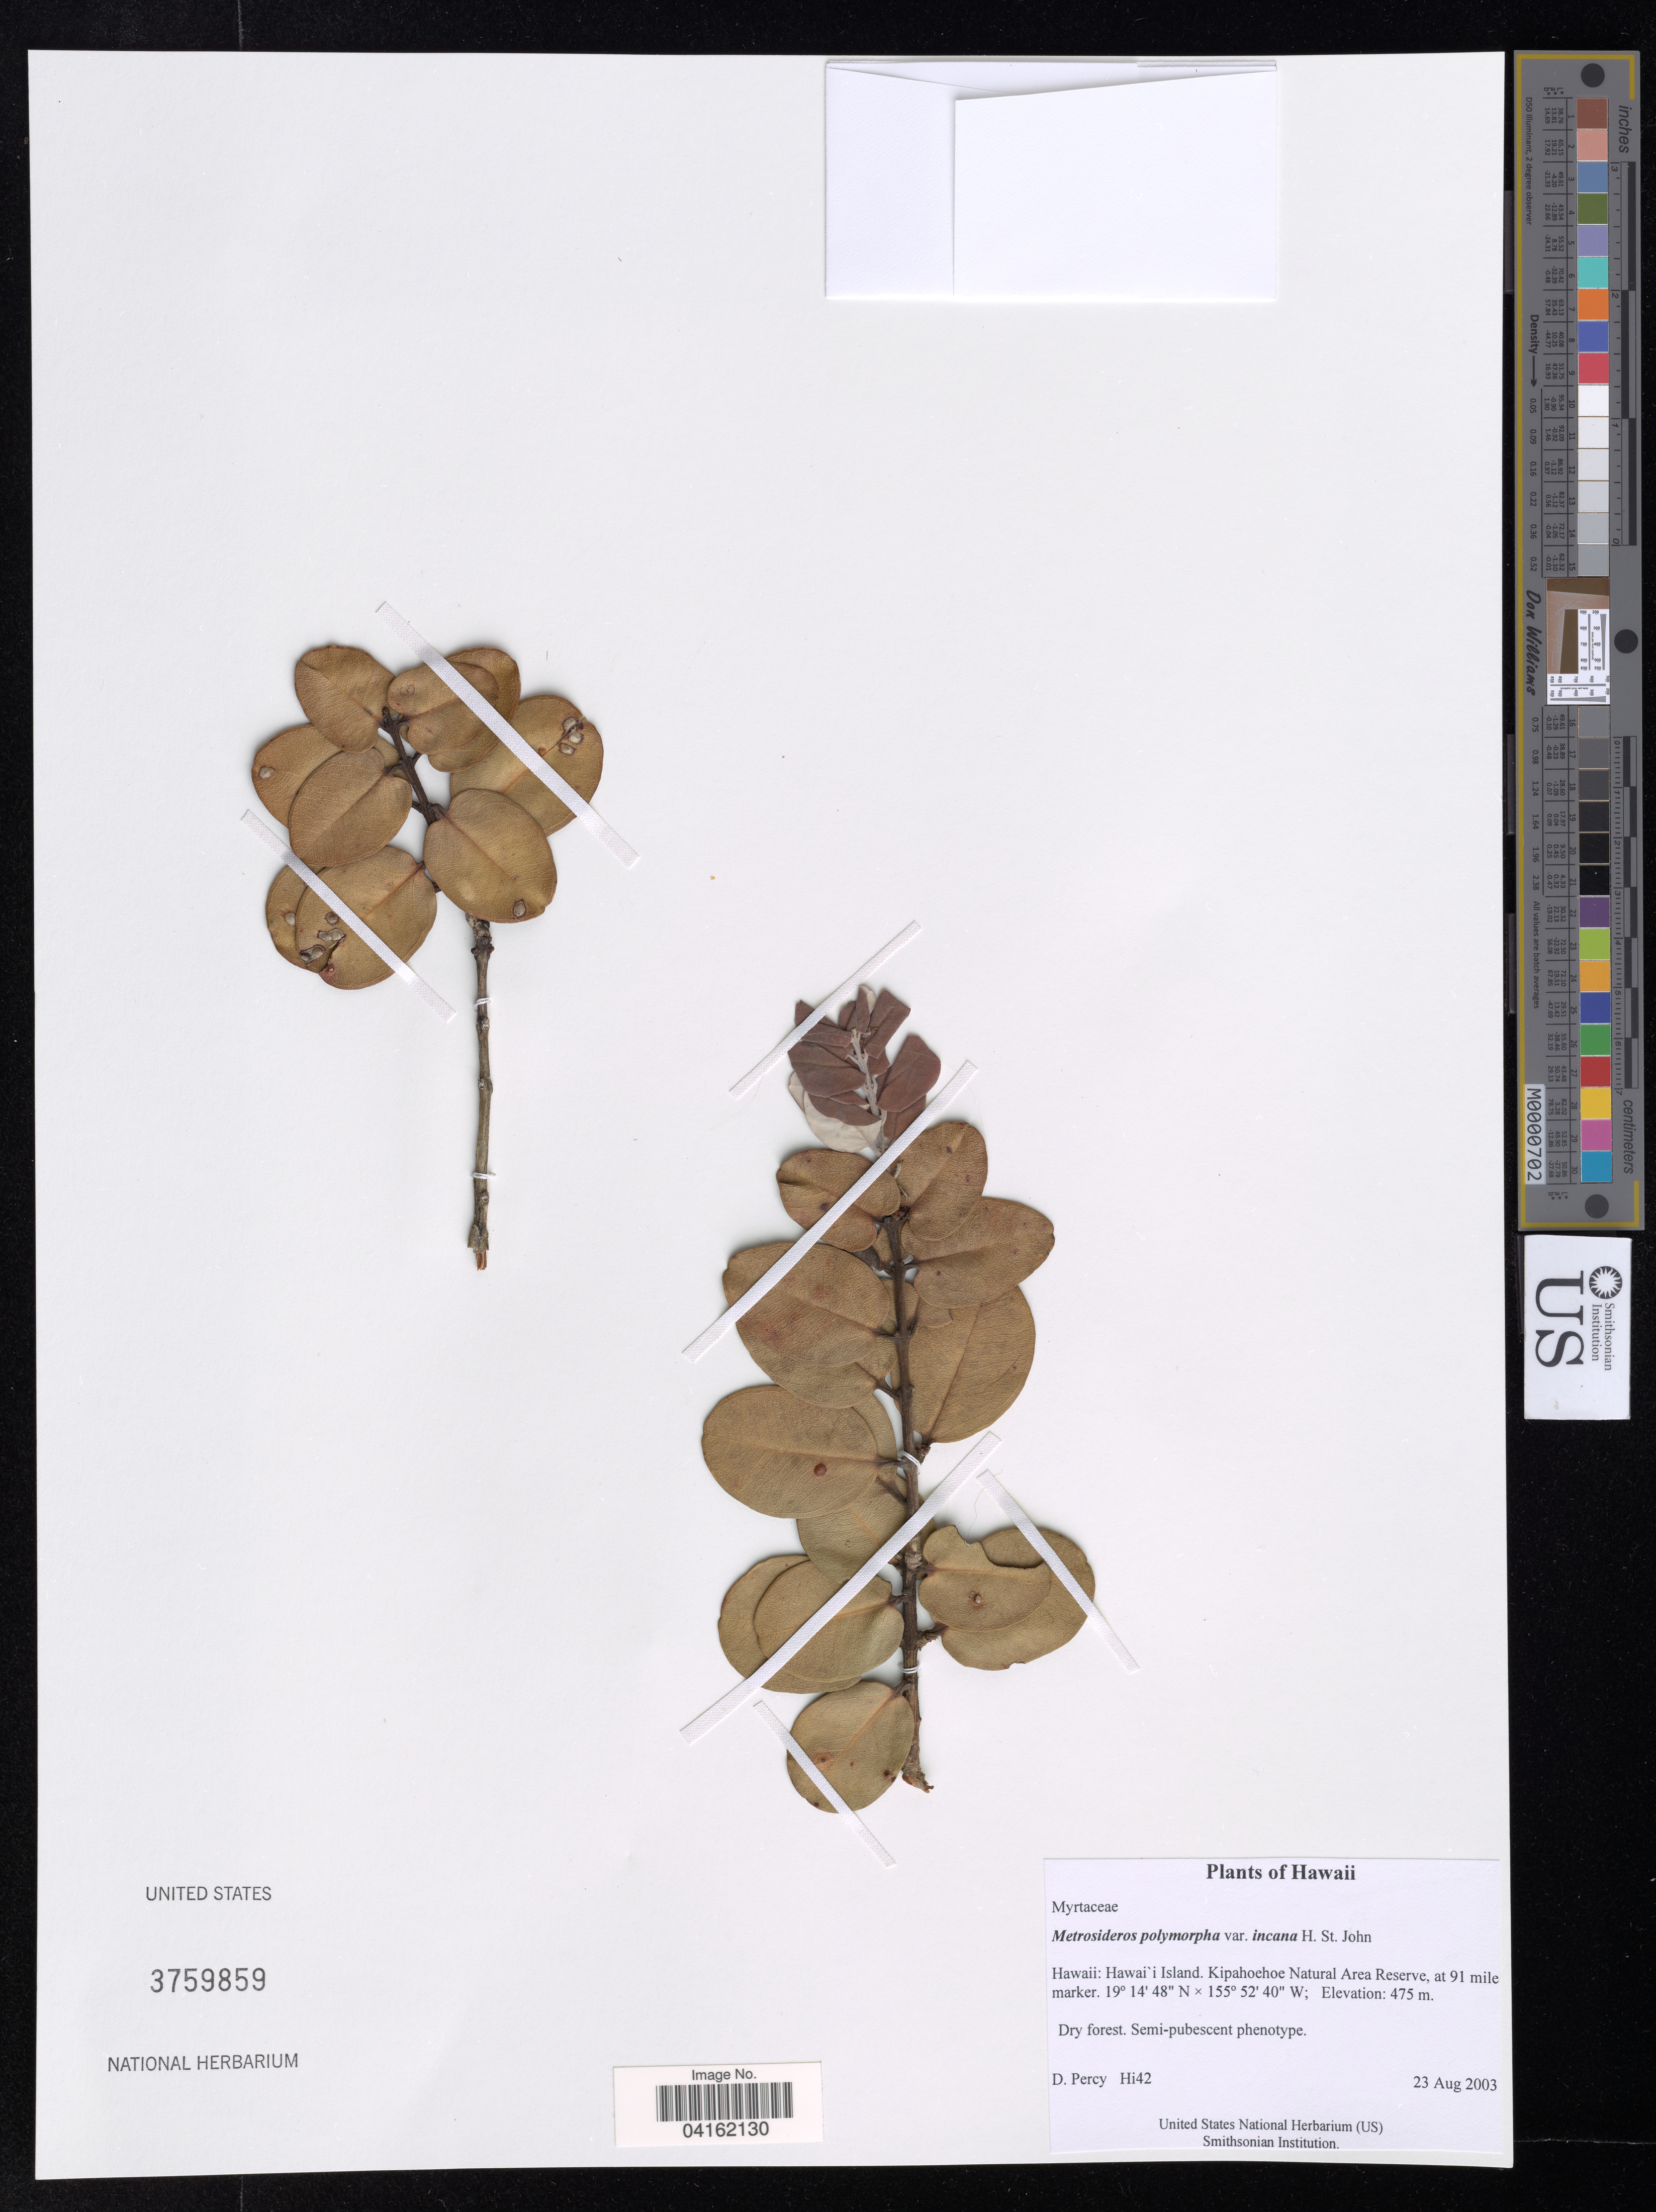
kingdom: Plantae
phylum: Tracheophyta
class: Magnoliopsida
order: Myrtales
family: Myrtaceae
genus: Metrosideros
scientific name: Metrosideros polymorpha var. incana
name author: H. St. John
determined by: Percy, D. M.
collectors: D. Percy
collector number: Hi42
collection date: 2003-08-23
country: United States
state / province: Hawaii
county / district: Hawaii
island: Hawaii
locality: Kipahoehoe Natural Area Reserve, at 91 mile marker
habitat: Dry forest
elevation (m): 475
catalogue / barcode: US 3759859